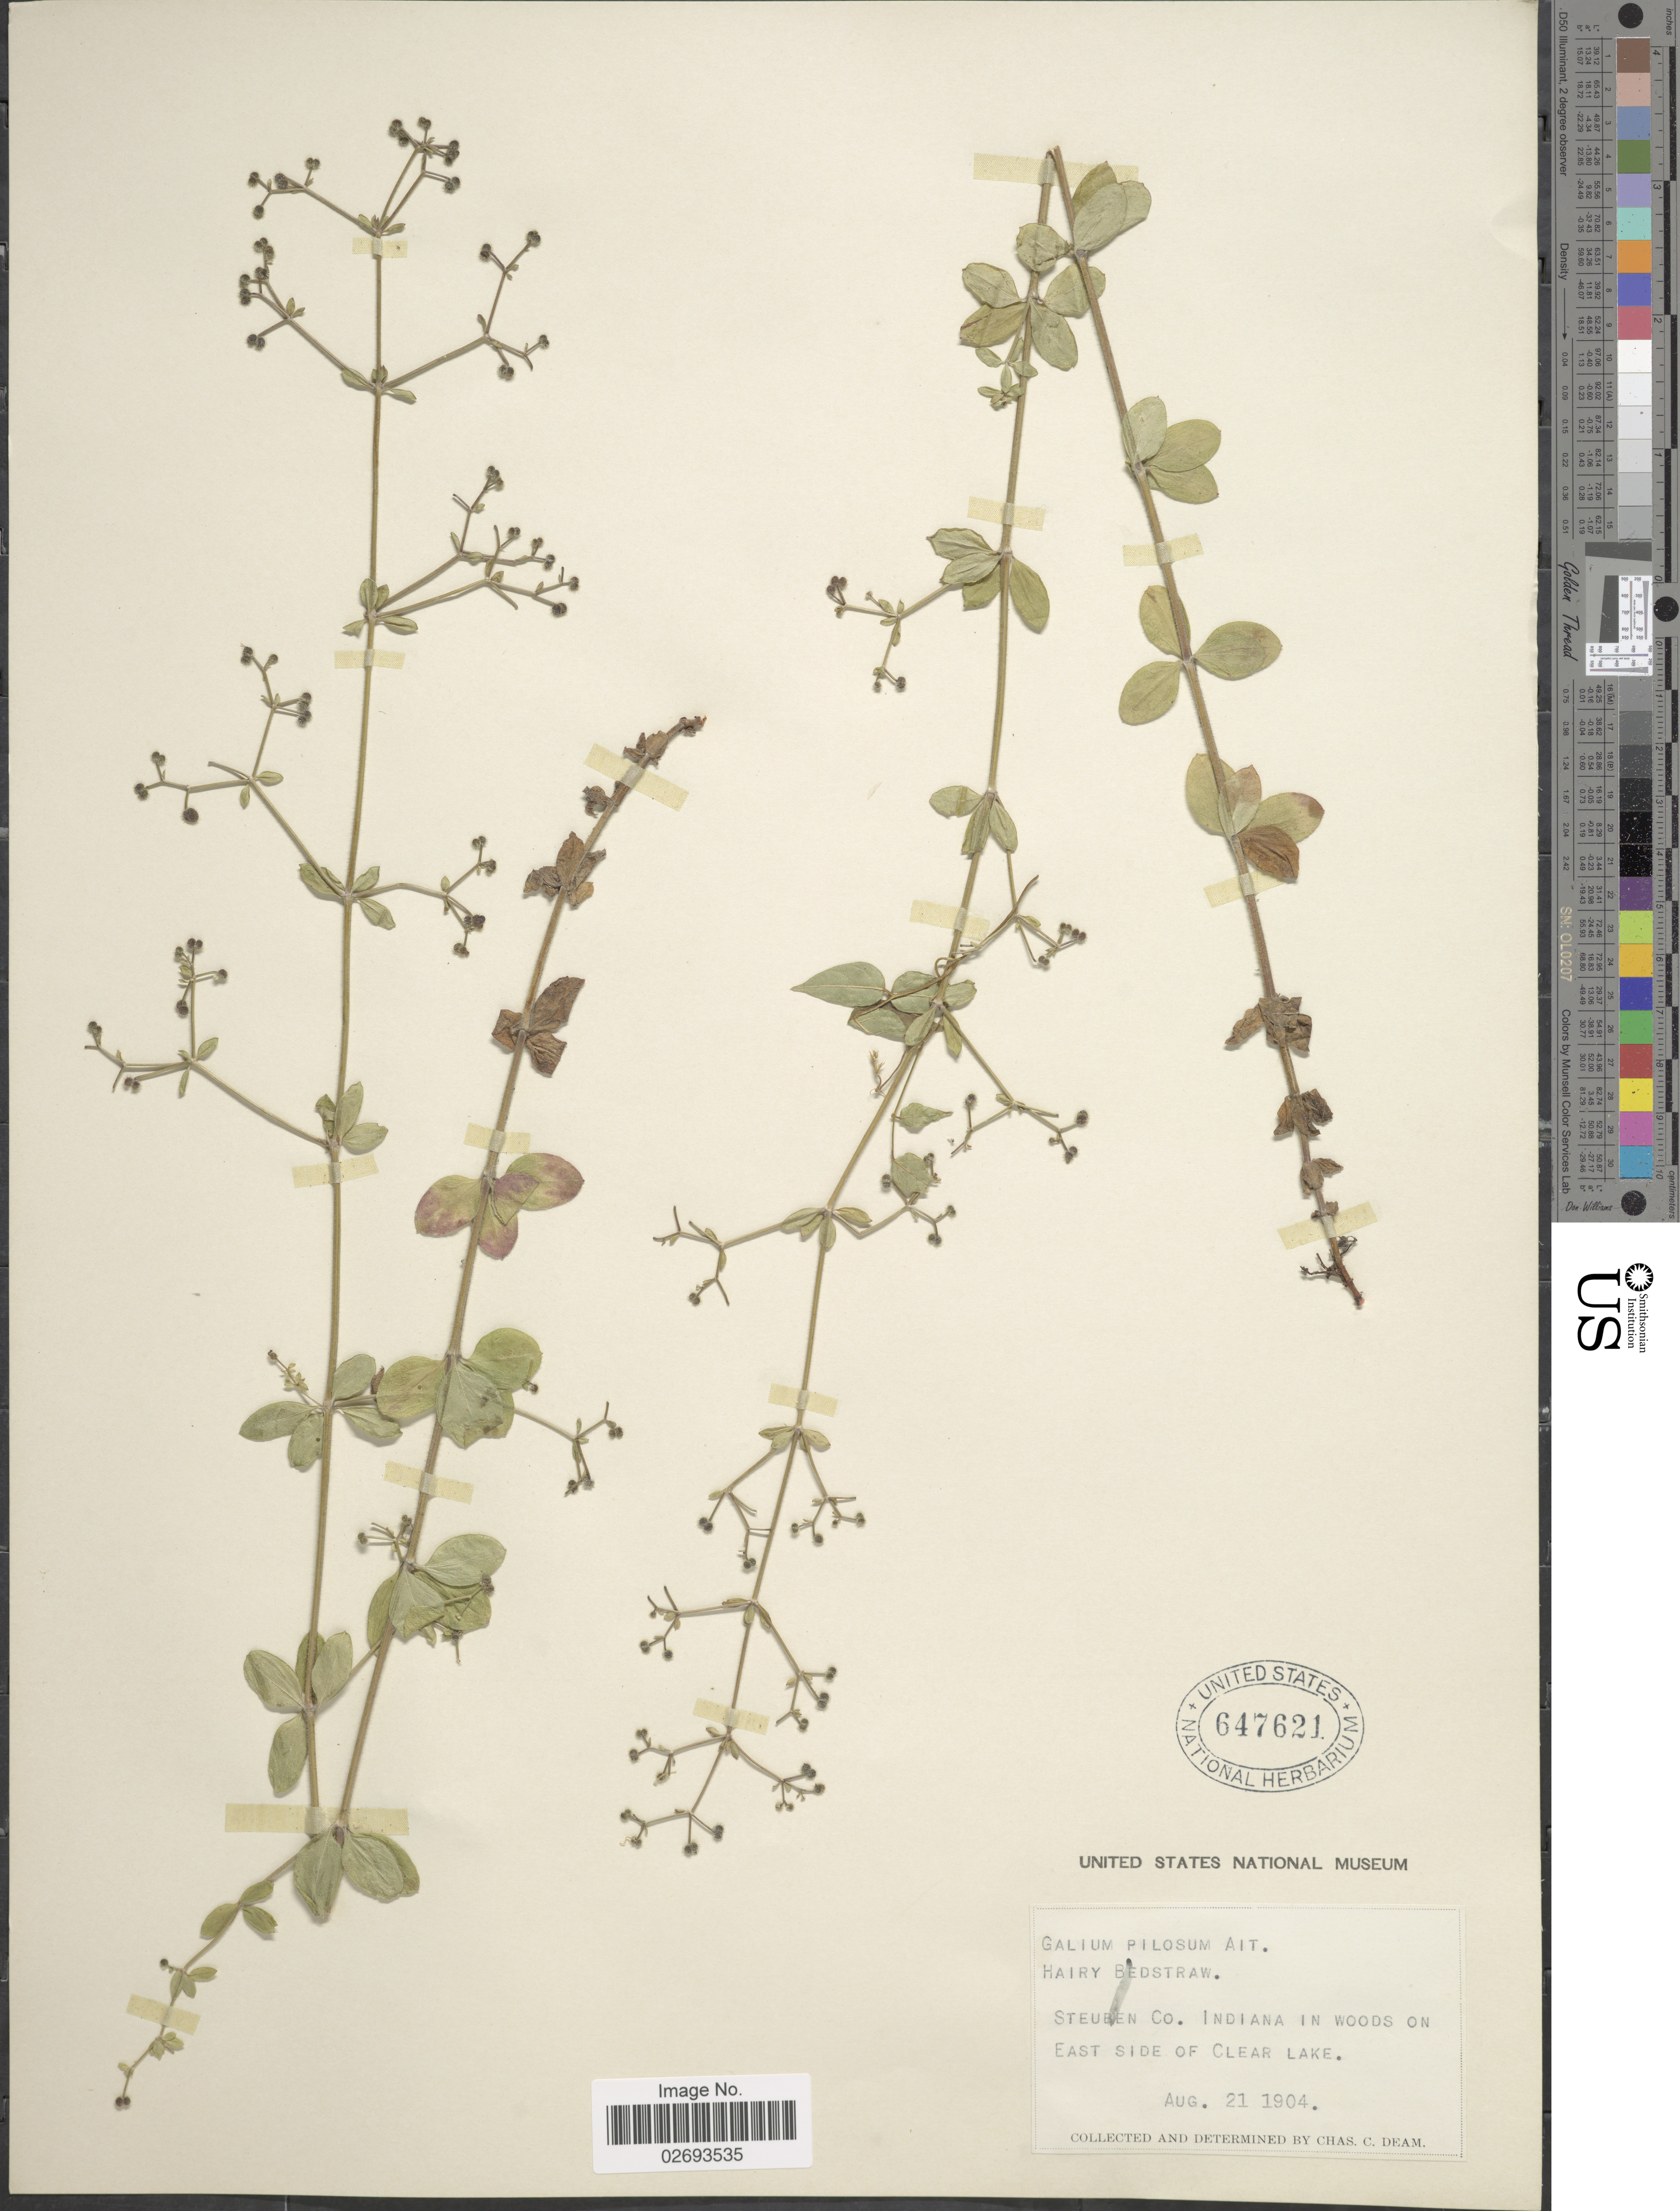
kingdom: Plantae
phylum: Tracheophyta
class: Magnoliopsida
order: Gentianales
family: Rubiaceae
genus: Galium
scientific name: Galium pilosum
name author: Aiton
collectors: C. C. Deam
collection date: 1904-08-21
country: United States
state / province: Indiana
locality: Steuben Co. Indiana in woods on East Side of Clear Lake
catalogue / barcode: US 647621